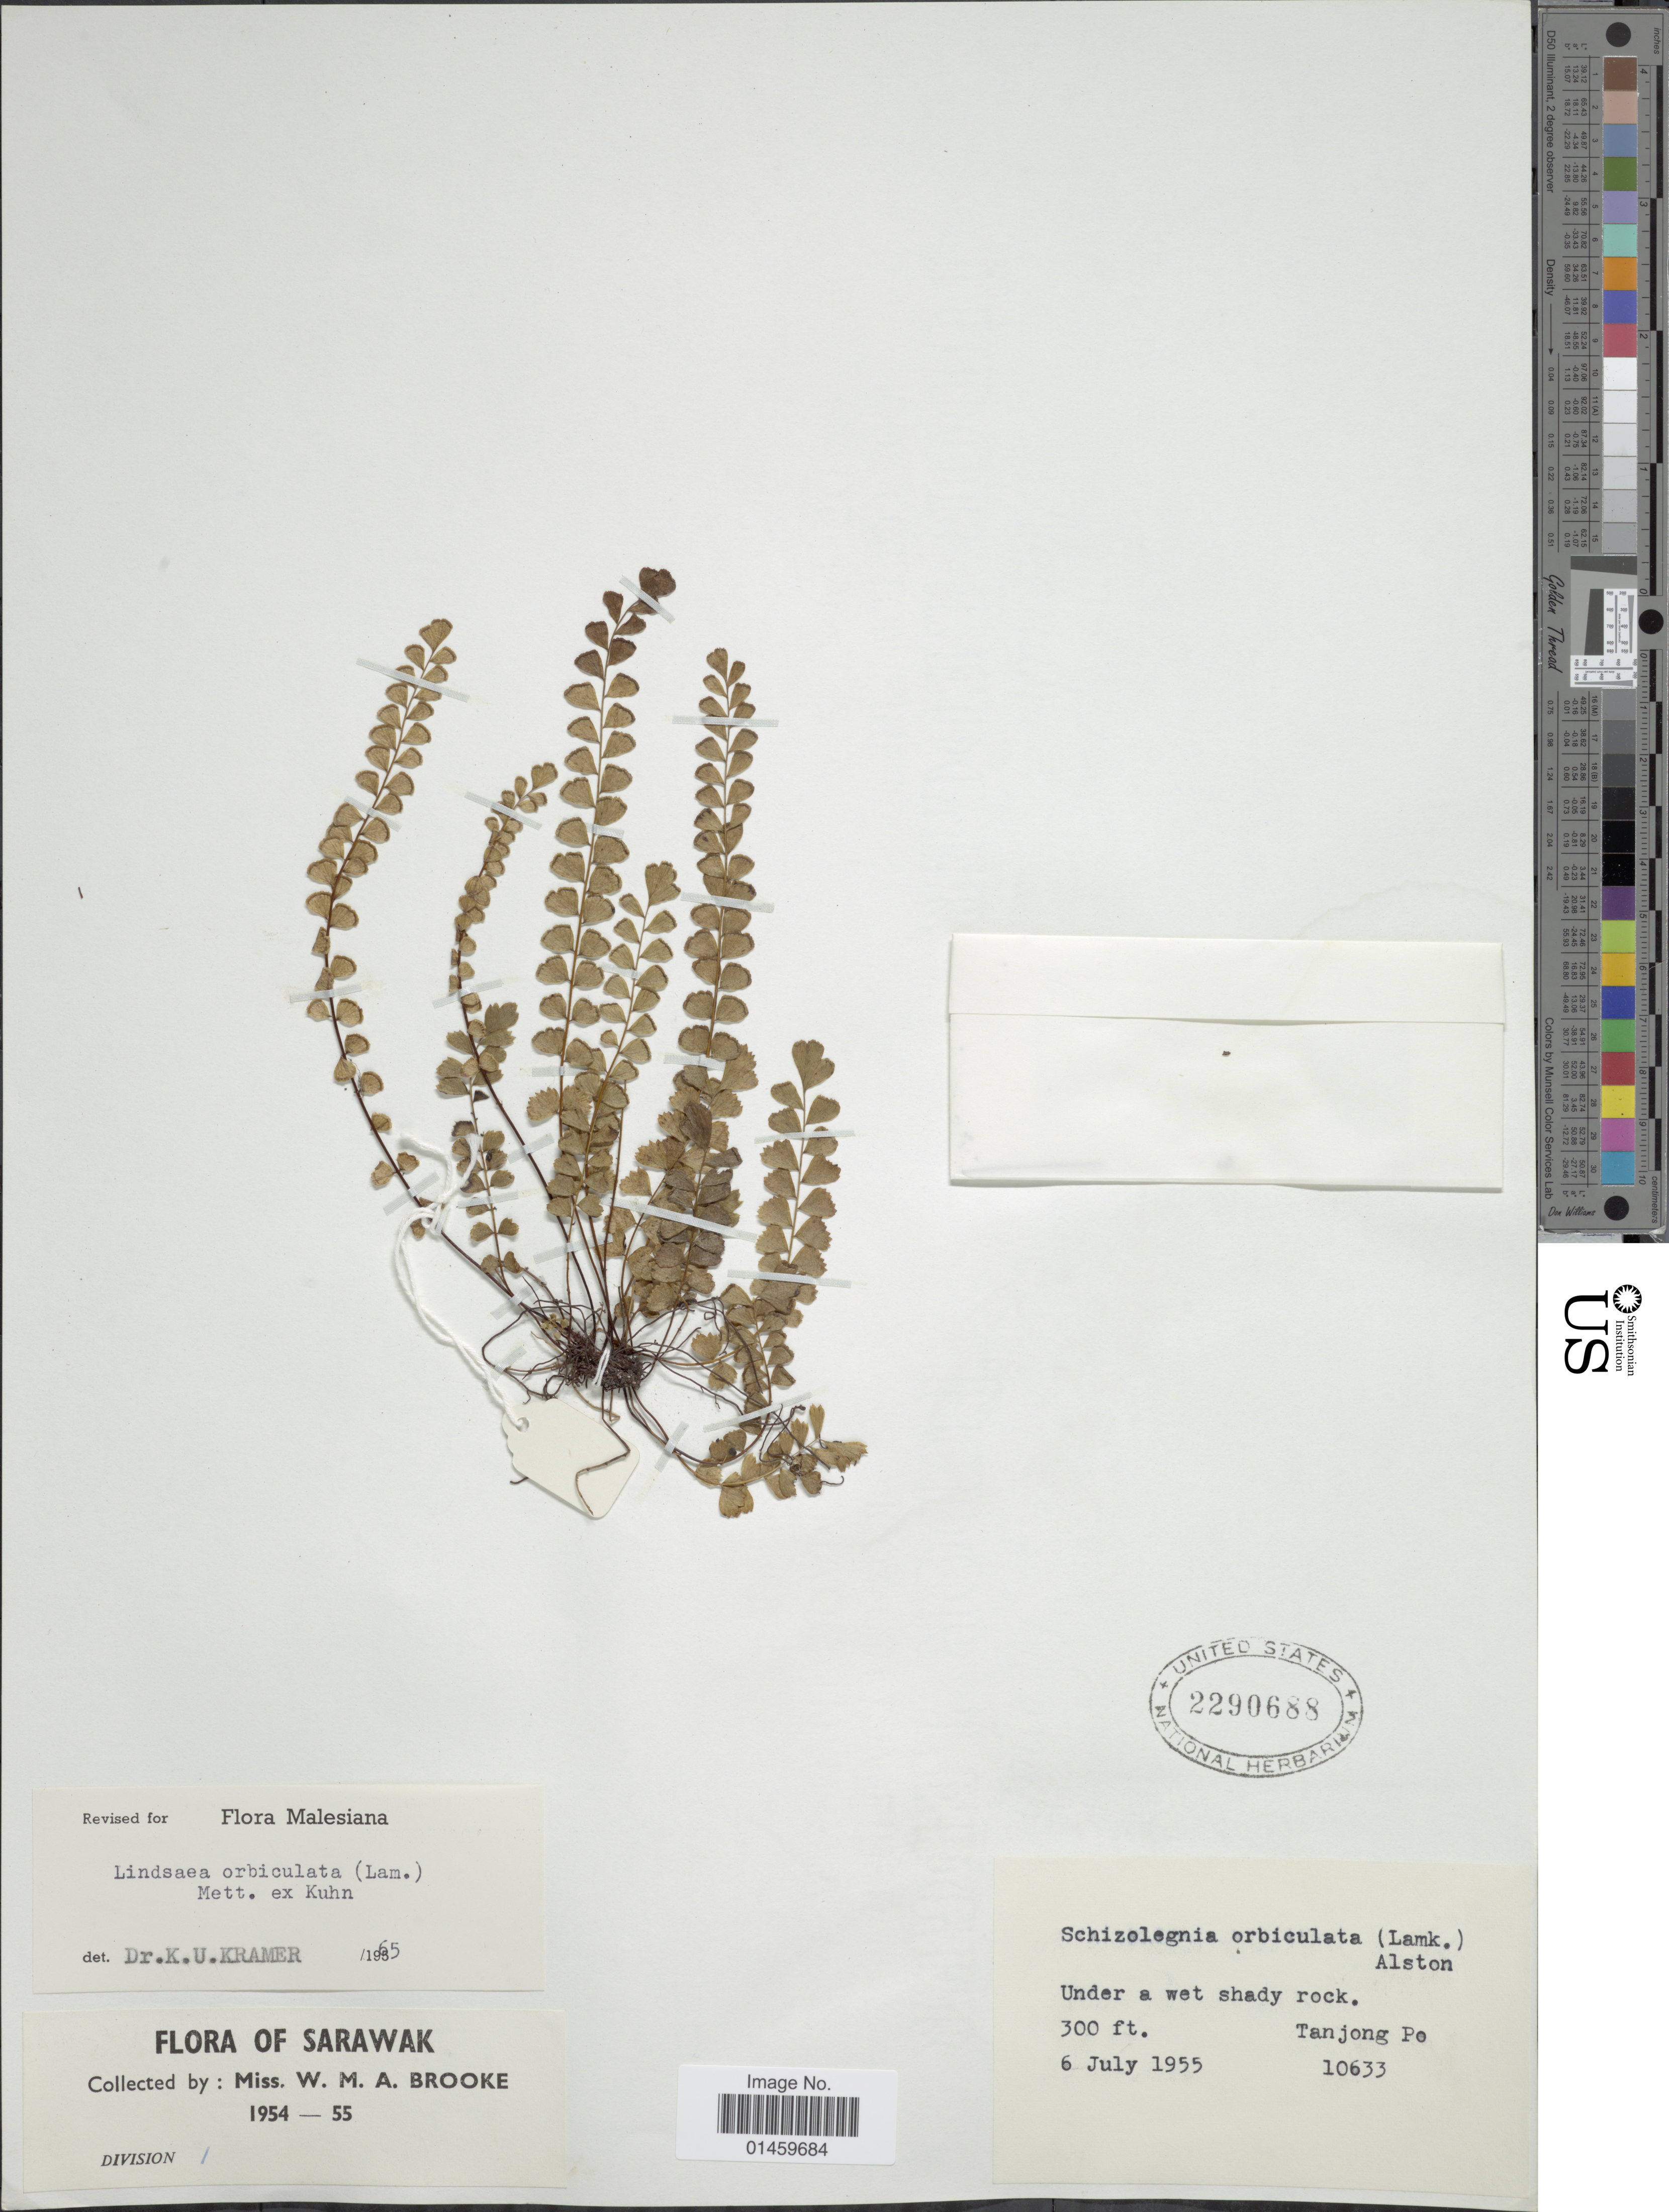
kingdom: Plantae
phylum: Tracheophyta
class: Polypodiopsida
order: Polypodiales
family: Lindsaeaceae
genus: Lindsaea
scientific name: Lindsaea orbiculata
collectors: W. Brooke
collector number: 10633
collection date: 1955-07-06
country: Malaysia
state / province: Sarawak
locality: Tanjong Po.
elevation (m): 91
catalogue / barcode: US 2290688